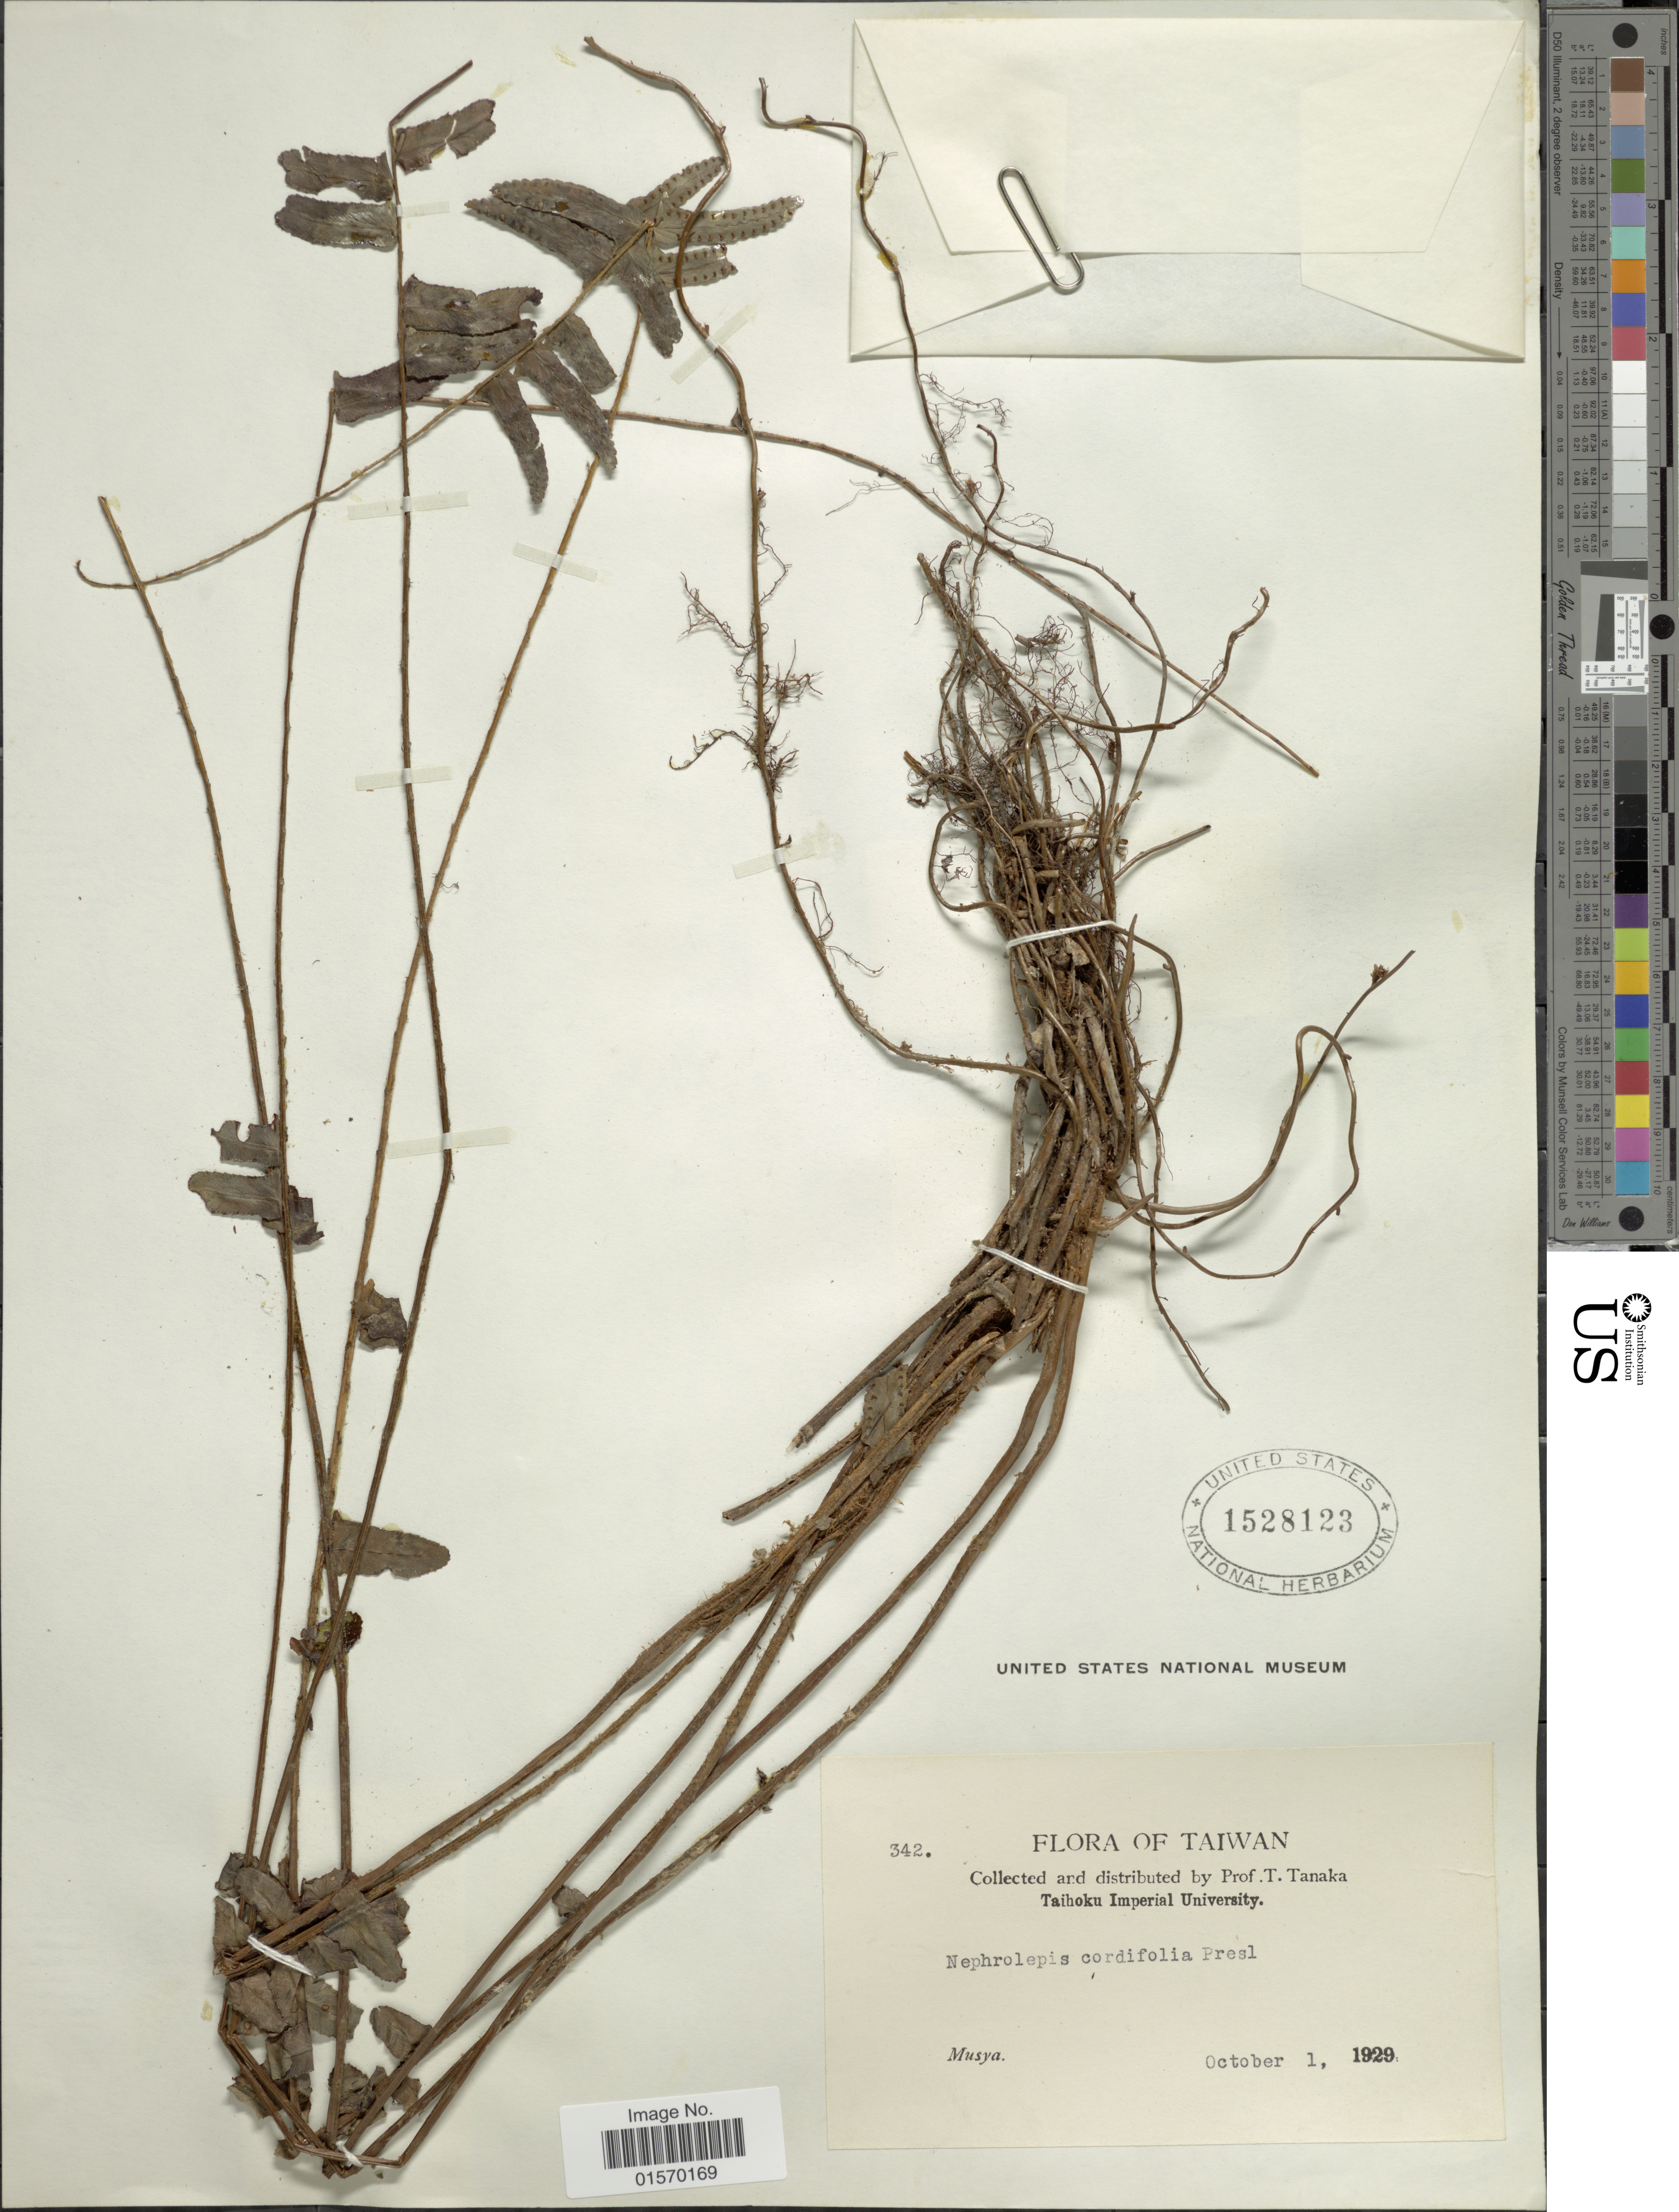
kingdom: Plantae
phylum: Tracheophyta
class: Polypodiopsida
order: Polypodiales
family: Nephrolepidaceae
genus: Nephrolepis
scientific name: Nephrolepis cordifolia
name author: (L.) C. Presl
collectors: T. Tanaka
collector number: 342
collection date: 1929-10-01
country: Taiwan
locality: Musya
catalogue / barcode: US 1528123